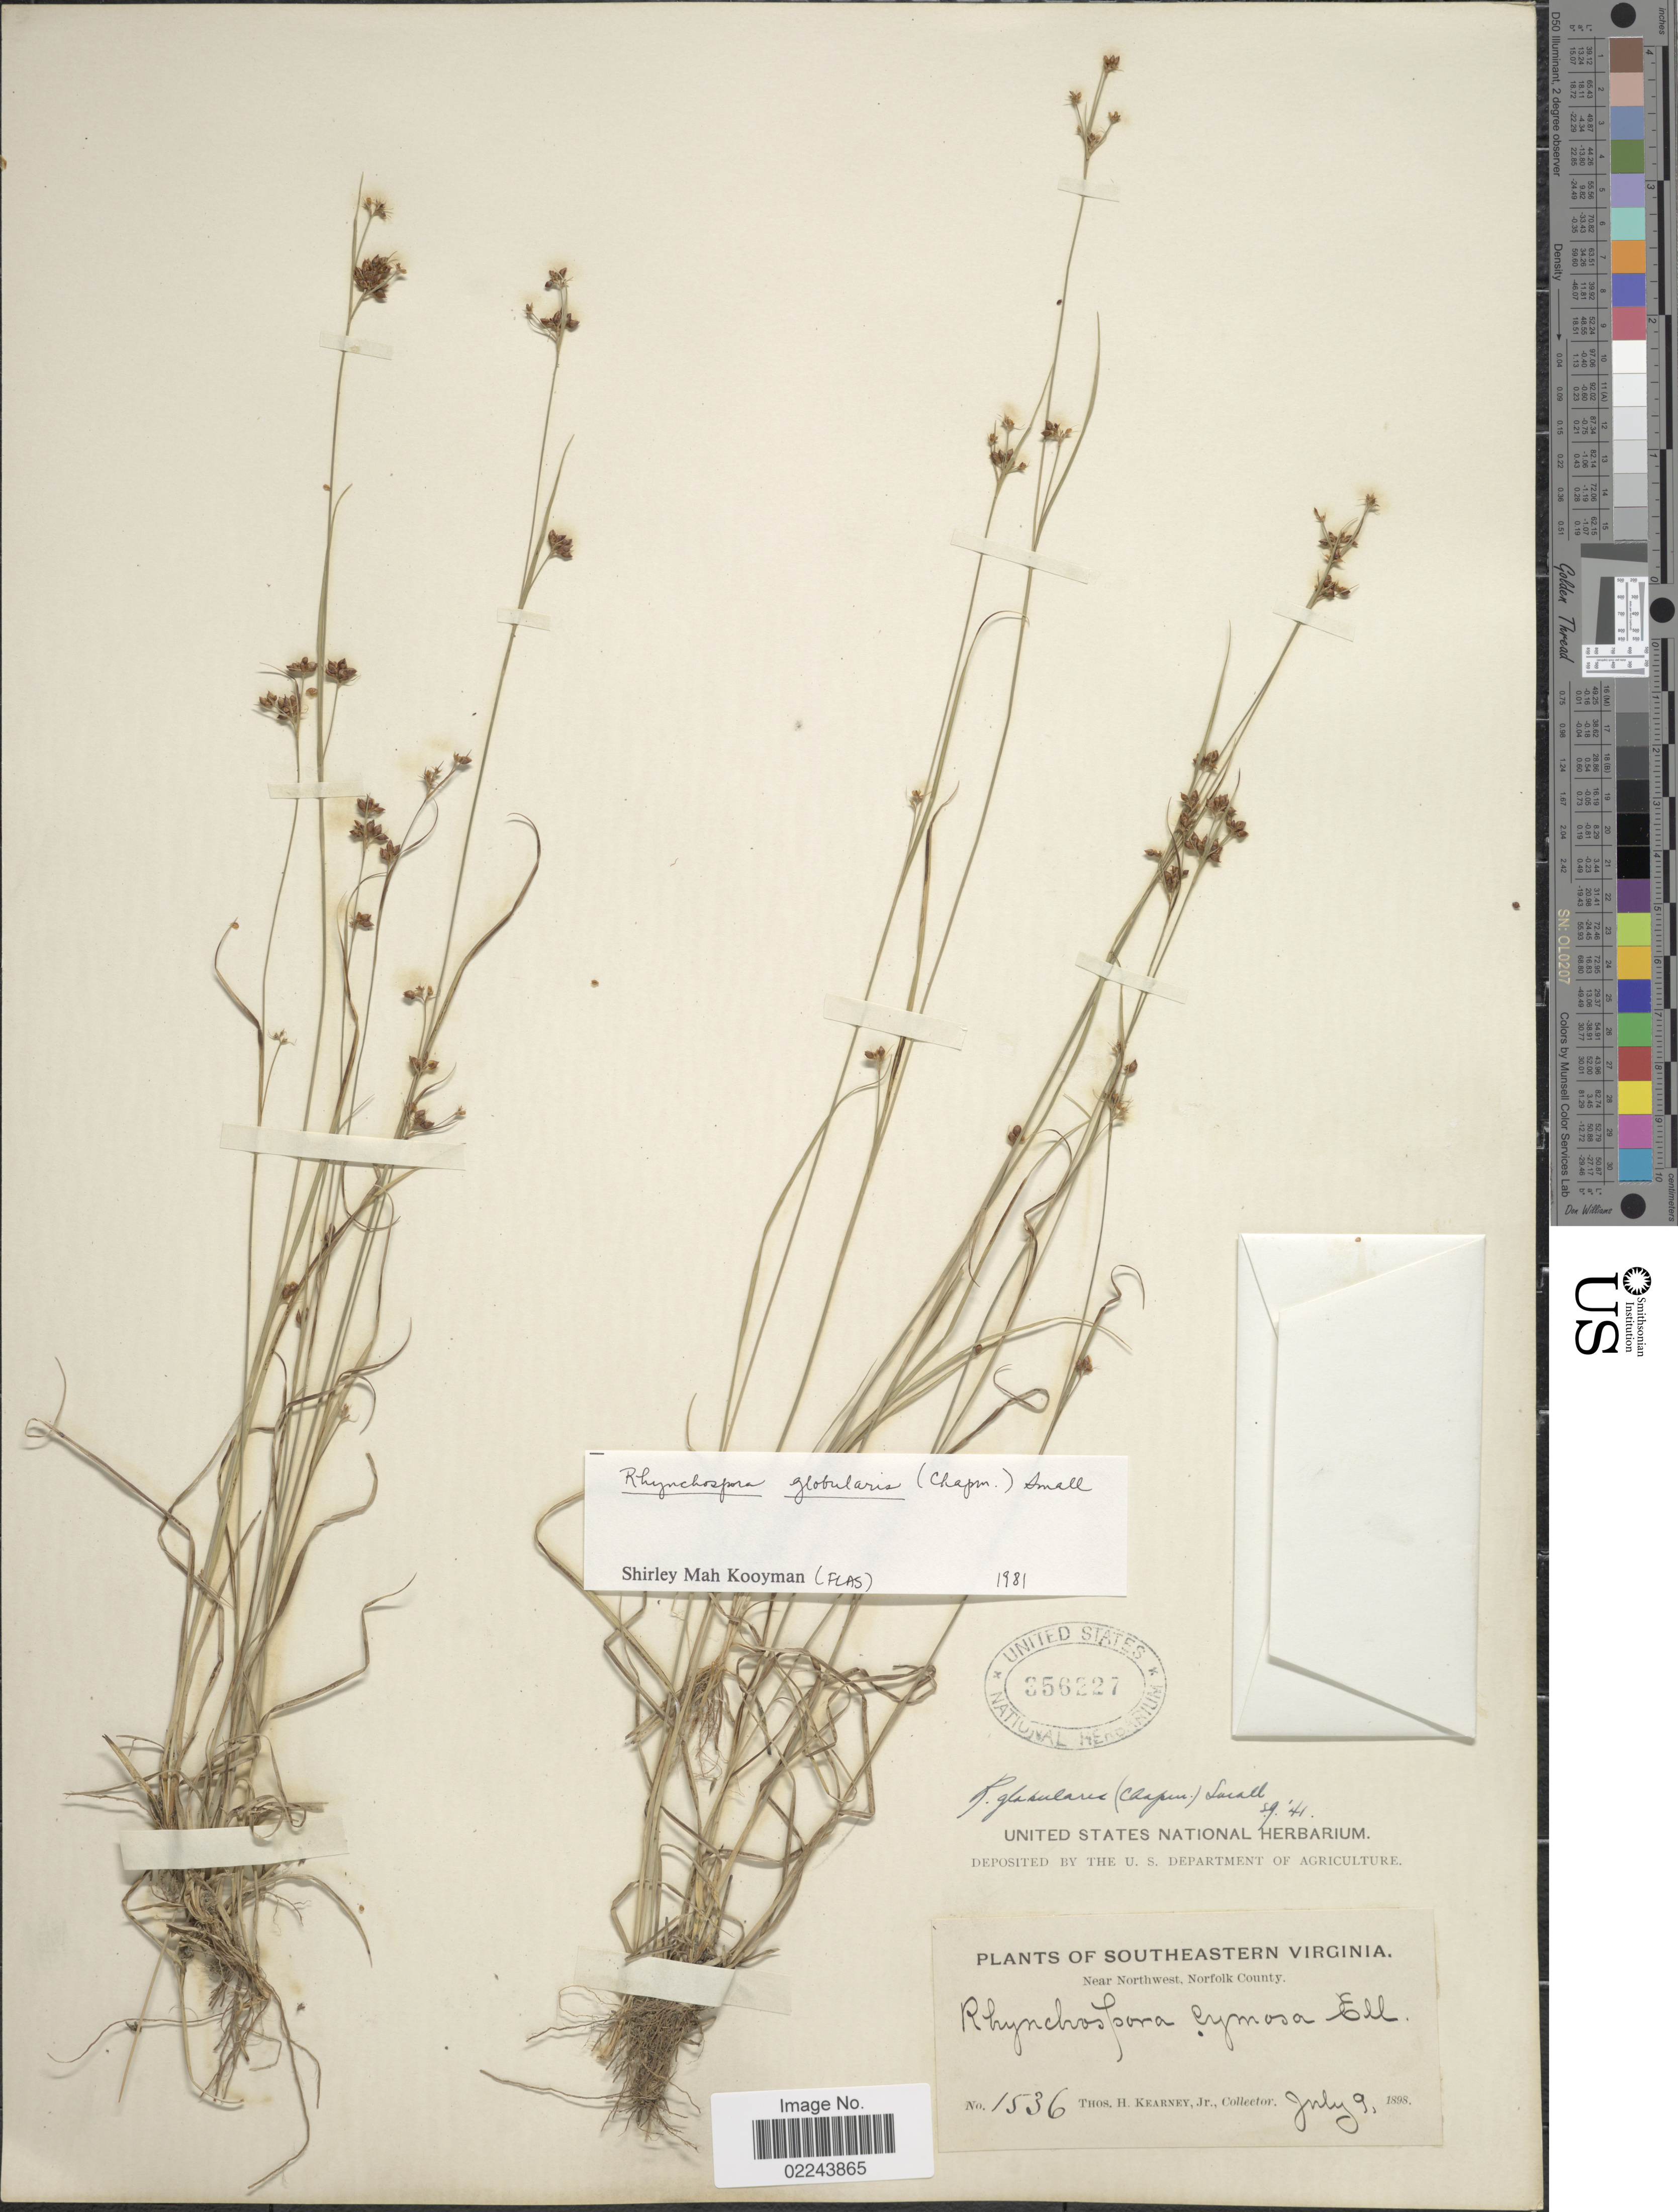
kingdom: Plantae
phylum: Tracheophyta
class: Liliopsida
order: Poales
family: Cyperaceae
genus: Rhynchospora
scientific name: Rhynchospora globularis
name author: (Chapm.) Small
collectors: T. H. Kearney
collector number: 1536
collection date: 1898-07-09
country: United States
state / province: Virginia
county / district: City of Norfolk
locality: Southeastern Virginia, near Northwest, Norfolk County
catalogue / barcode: US 356227